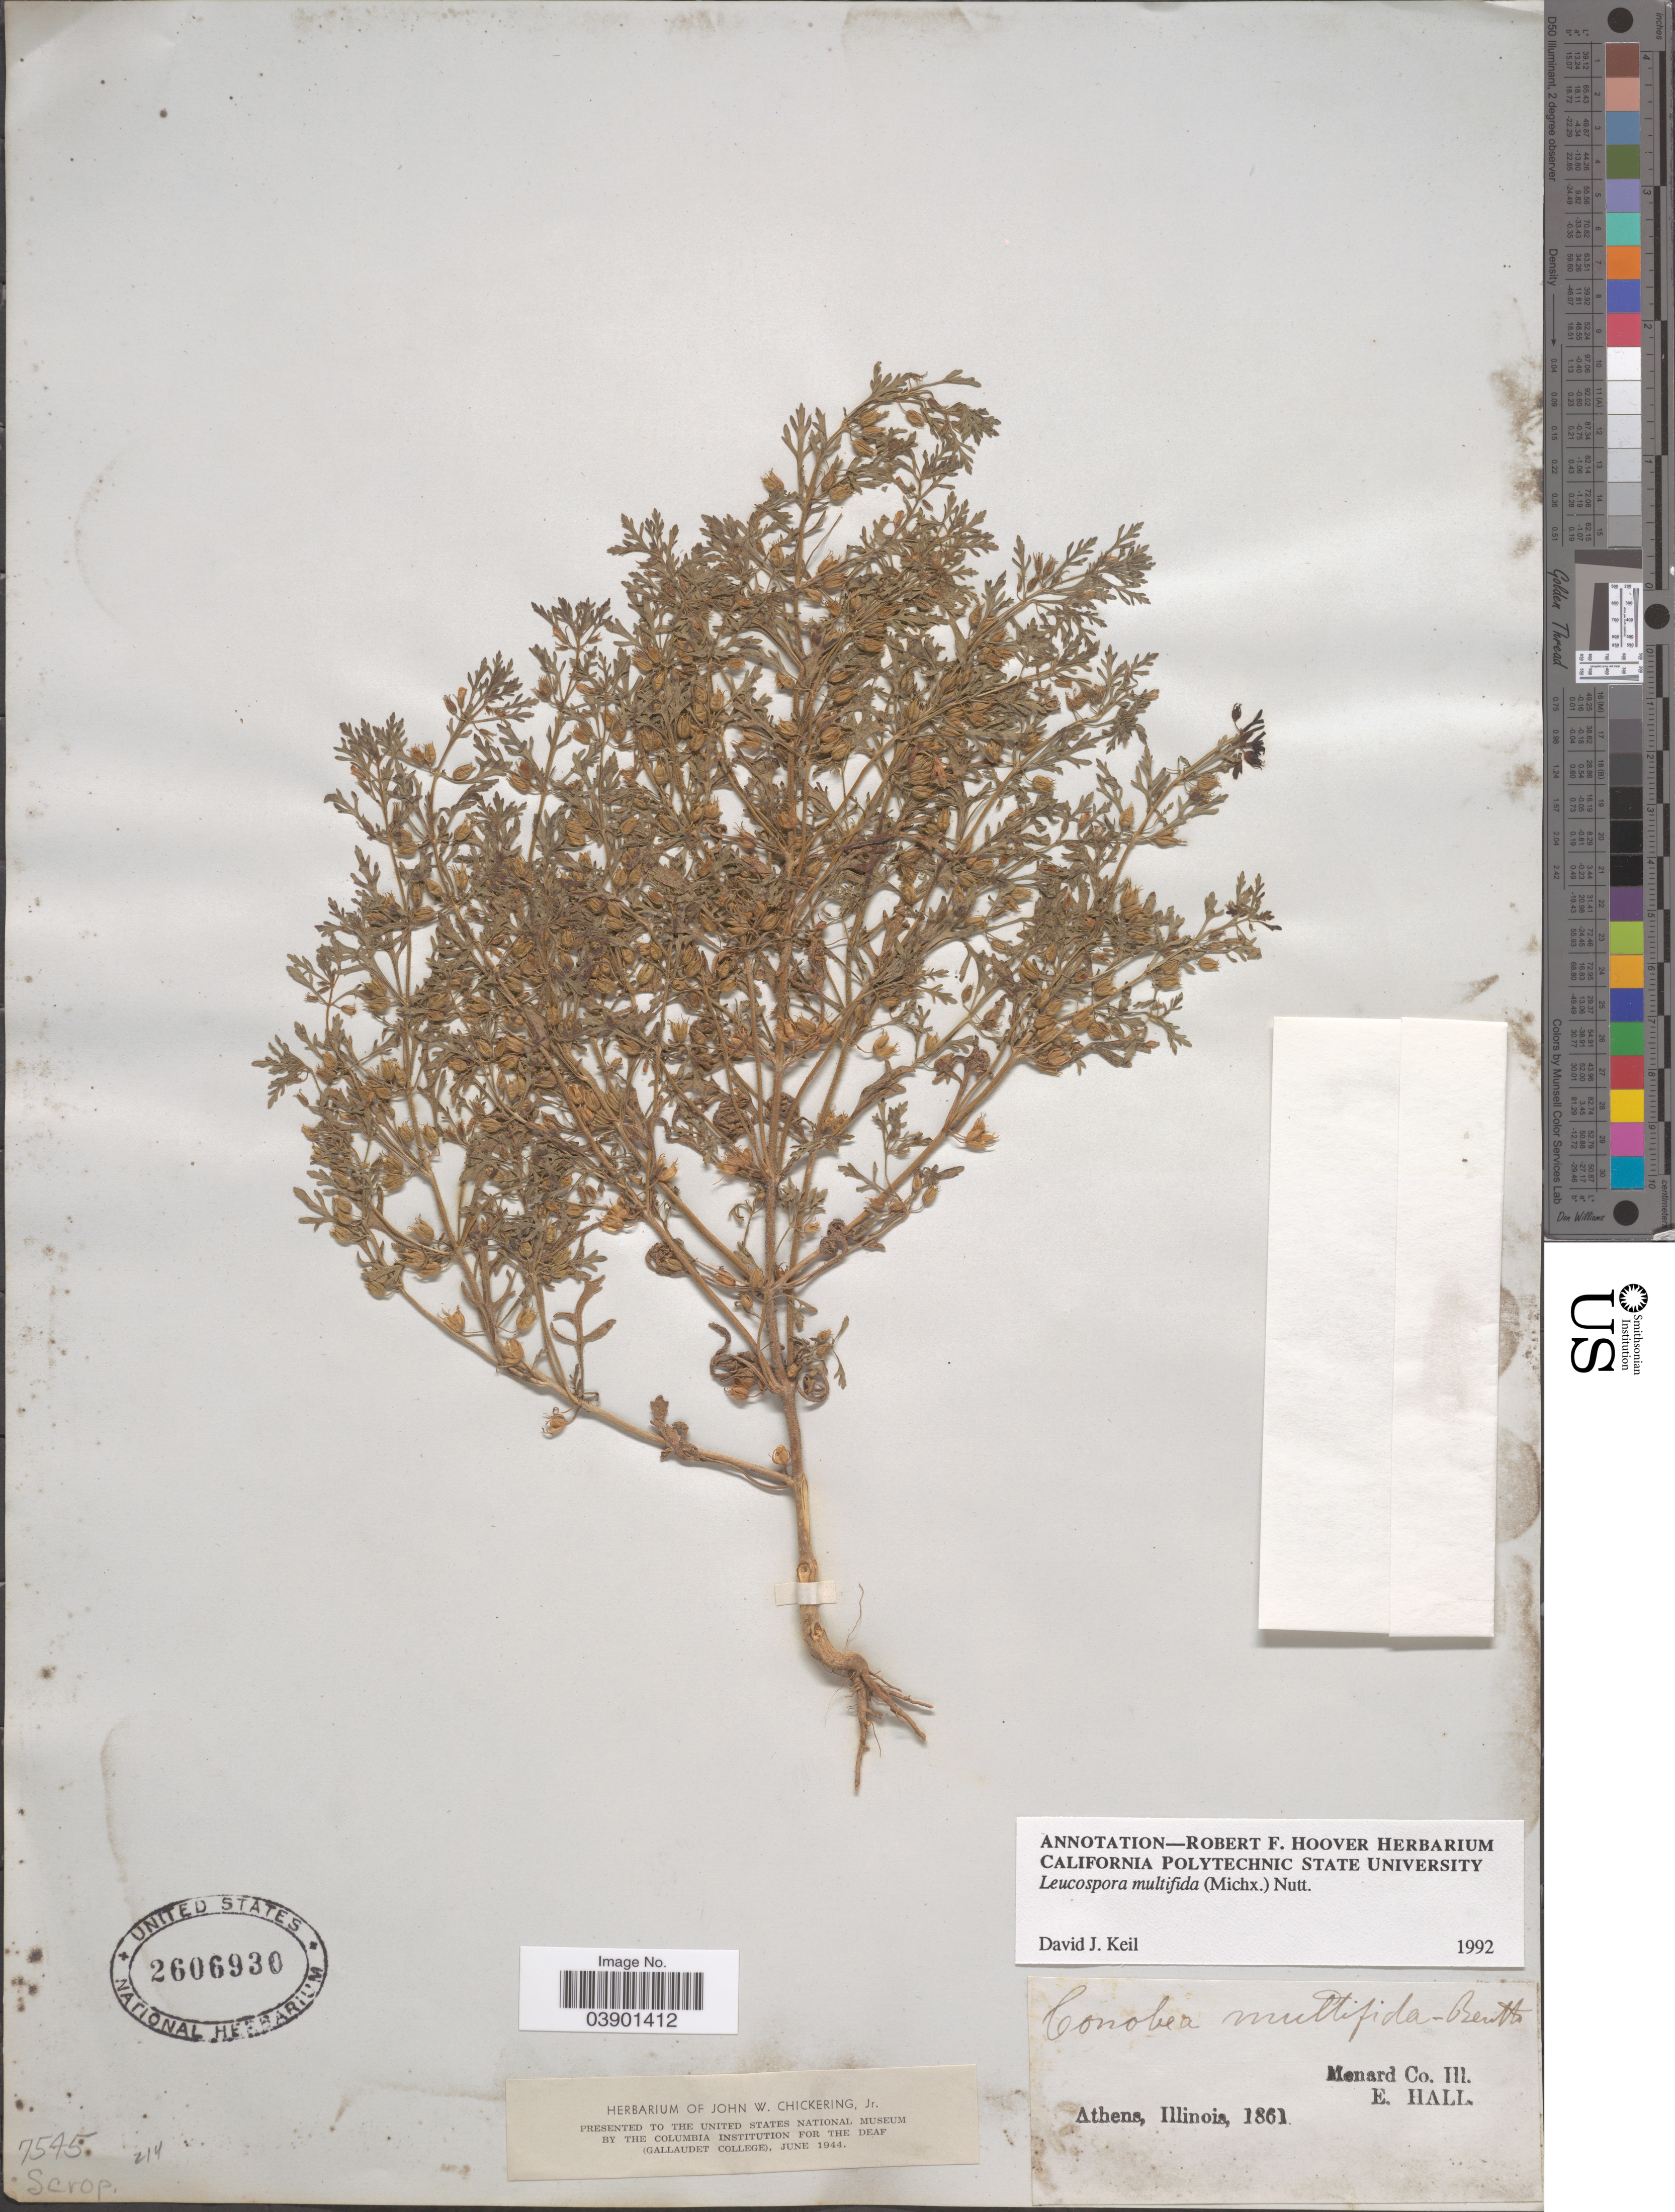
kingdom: Plantae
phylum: Tracheophyta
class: Magnoliopsida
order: Lamiales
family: Plantaginaceae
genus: Leucospora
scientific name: Leucospora multifida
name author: (Michx.) Nutt.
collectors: E. Hall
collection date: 1861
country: United States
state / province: Illinois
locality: Menard Co. Athens.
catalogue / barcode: US 2606930